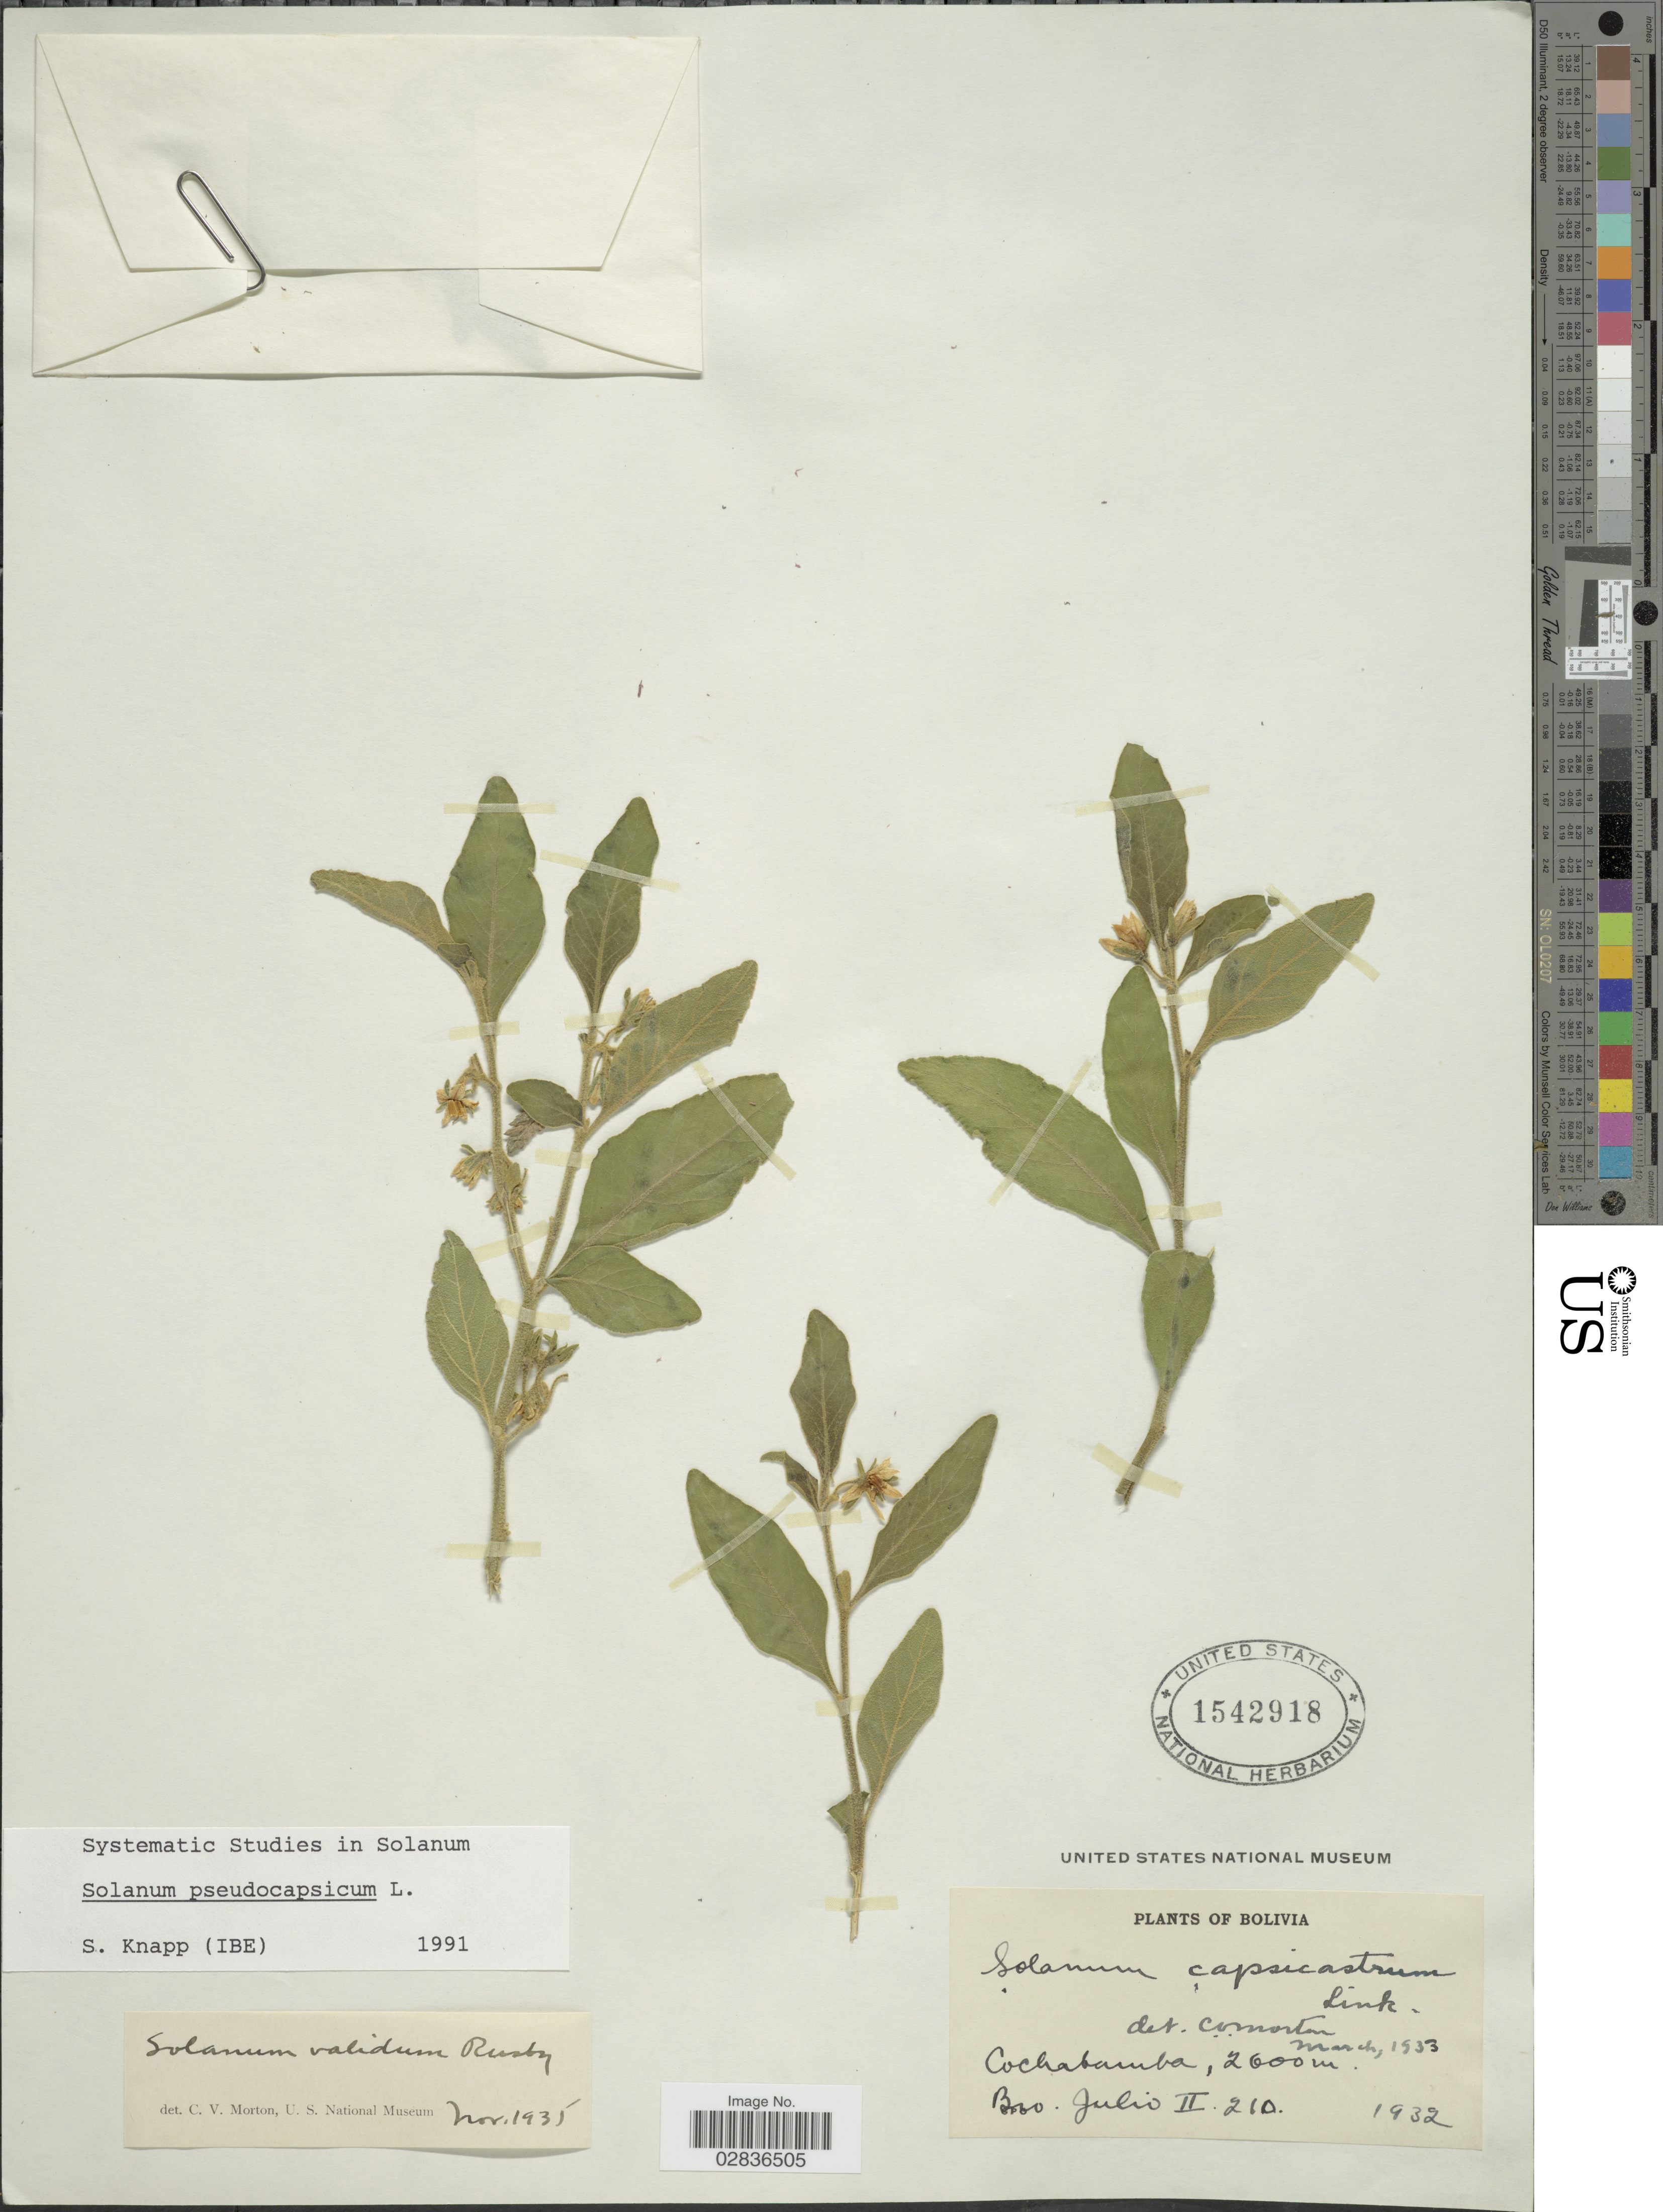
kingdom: Plantae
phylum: Tracheophyta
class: Magnoliopsida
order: Solanales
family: Solanaceae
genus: Solanum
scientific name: Solanum pseudocapsicum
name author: L.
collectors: Bro. Julio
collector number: II210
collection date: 1932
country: Bolivia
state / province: Cochabamba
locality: Cochabamba.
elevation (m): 2600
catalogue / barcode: US 1542918